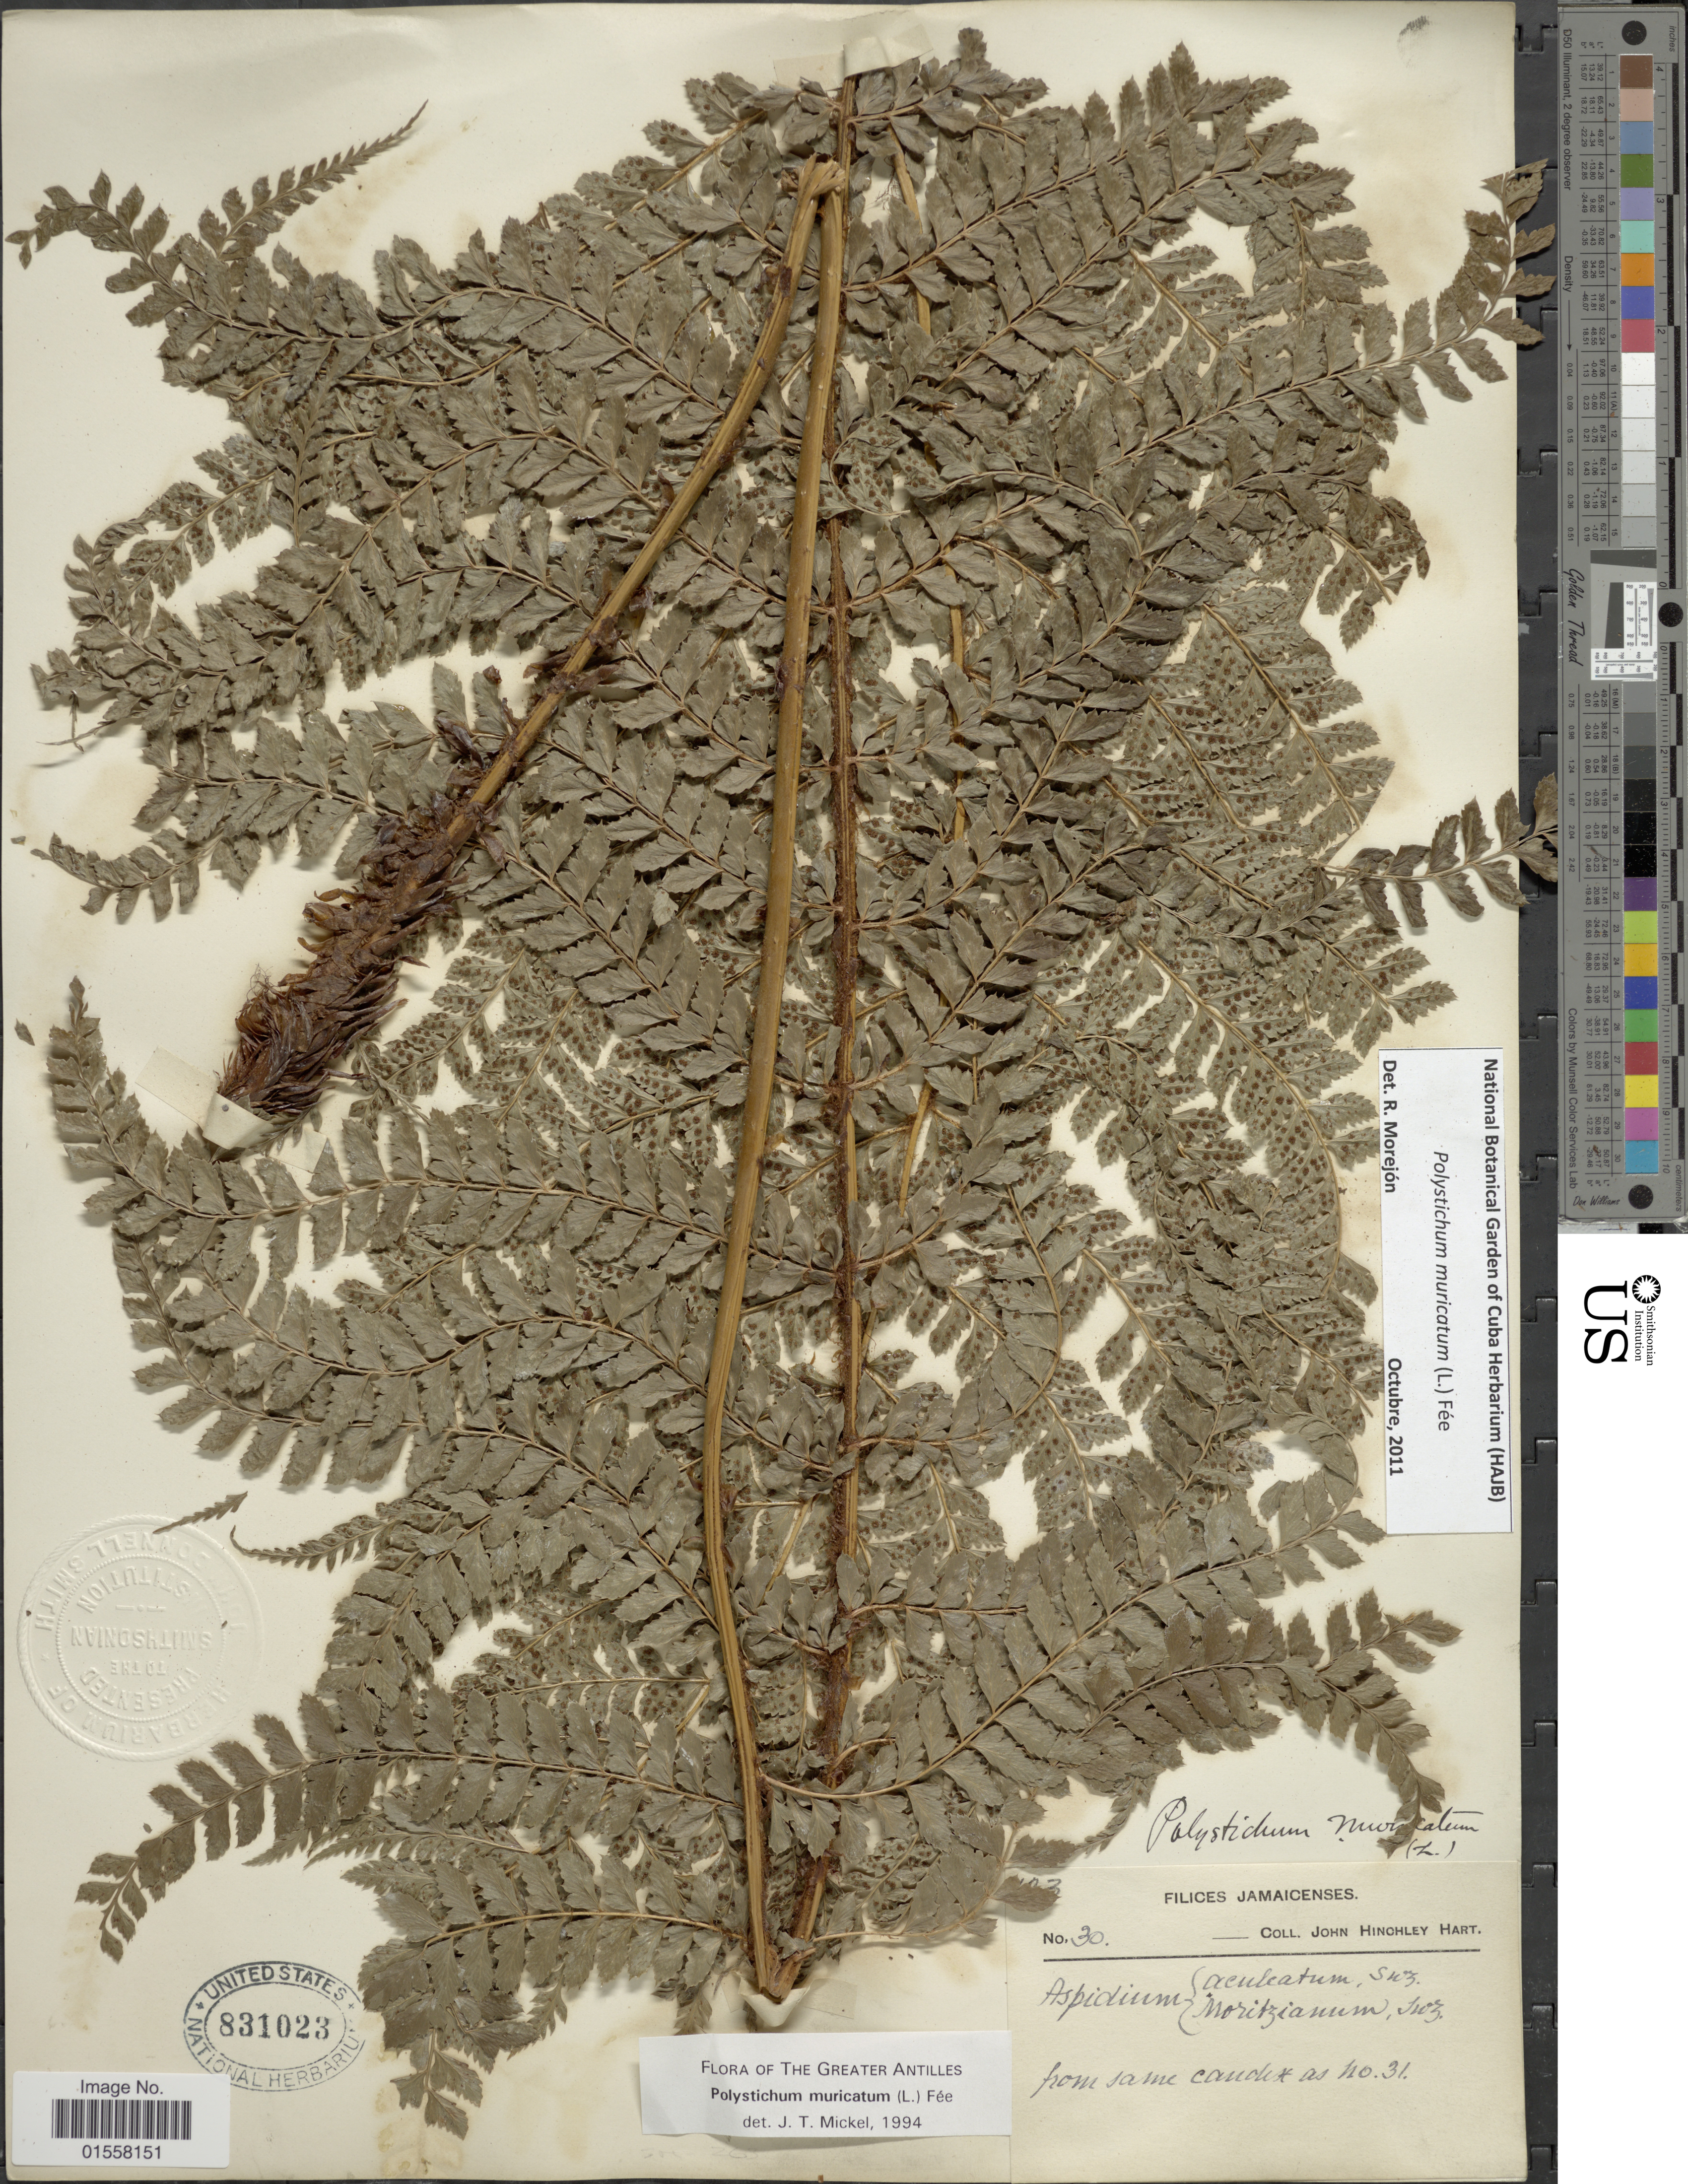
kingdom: Plantae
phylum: Tracheophyta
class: Polypodiopsida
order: Polypodiales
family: Dryopteridaceae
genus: Polystichum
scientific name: Polystichum muricatum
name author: (L.) Fée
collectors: J. H. Hart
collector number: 30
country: Jamaica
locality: Jamaicenses, from same caude as no.31.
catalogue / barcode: US 831023